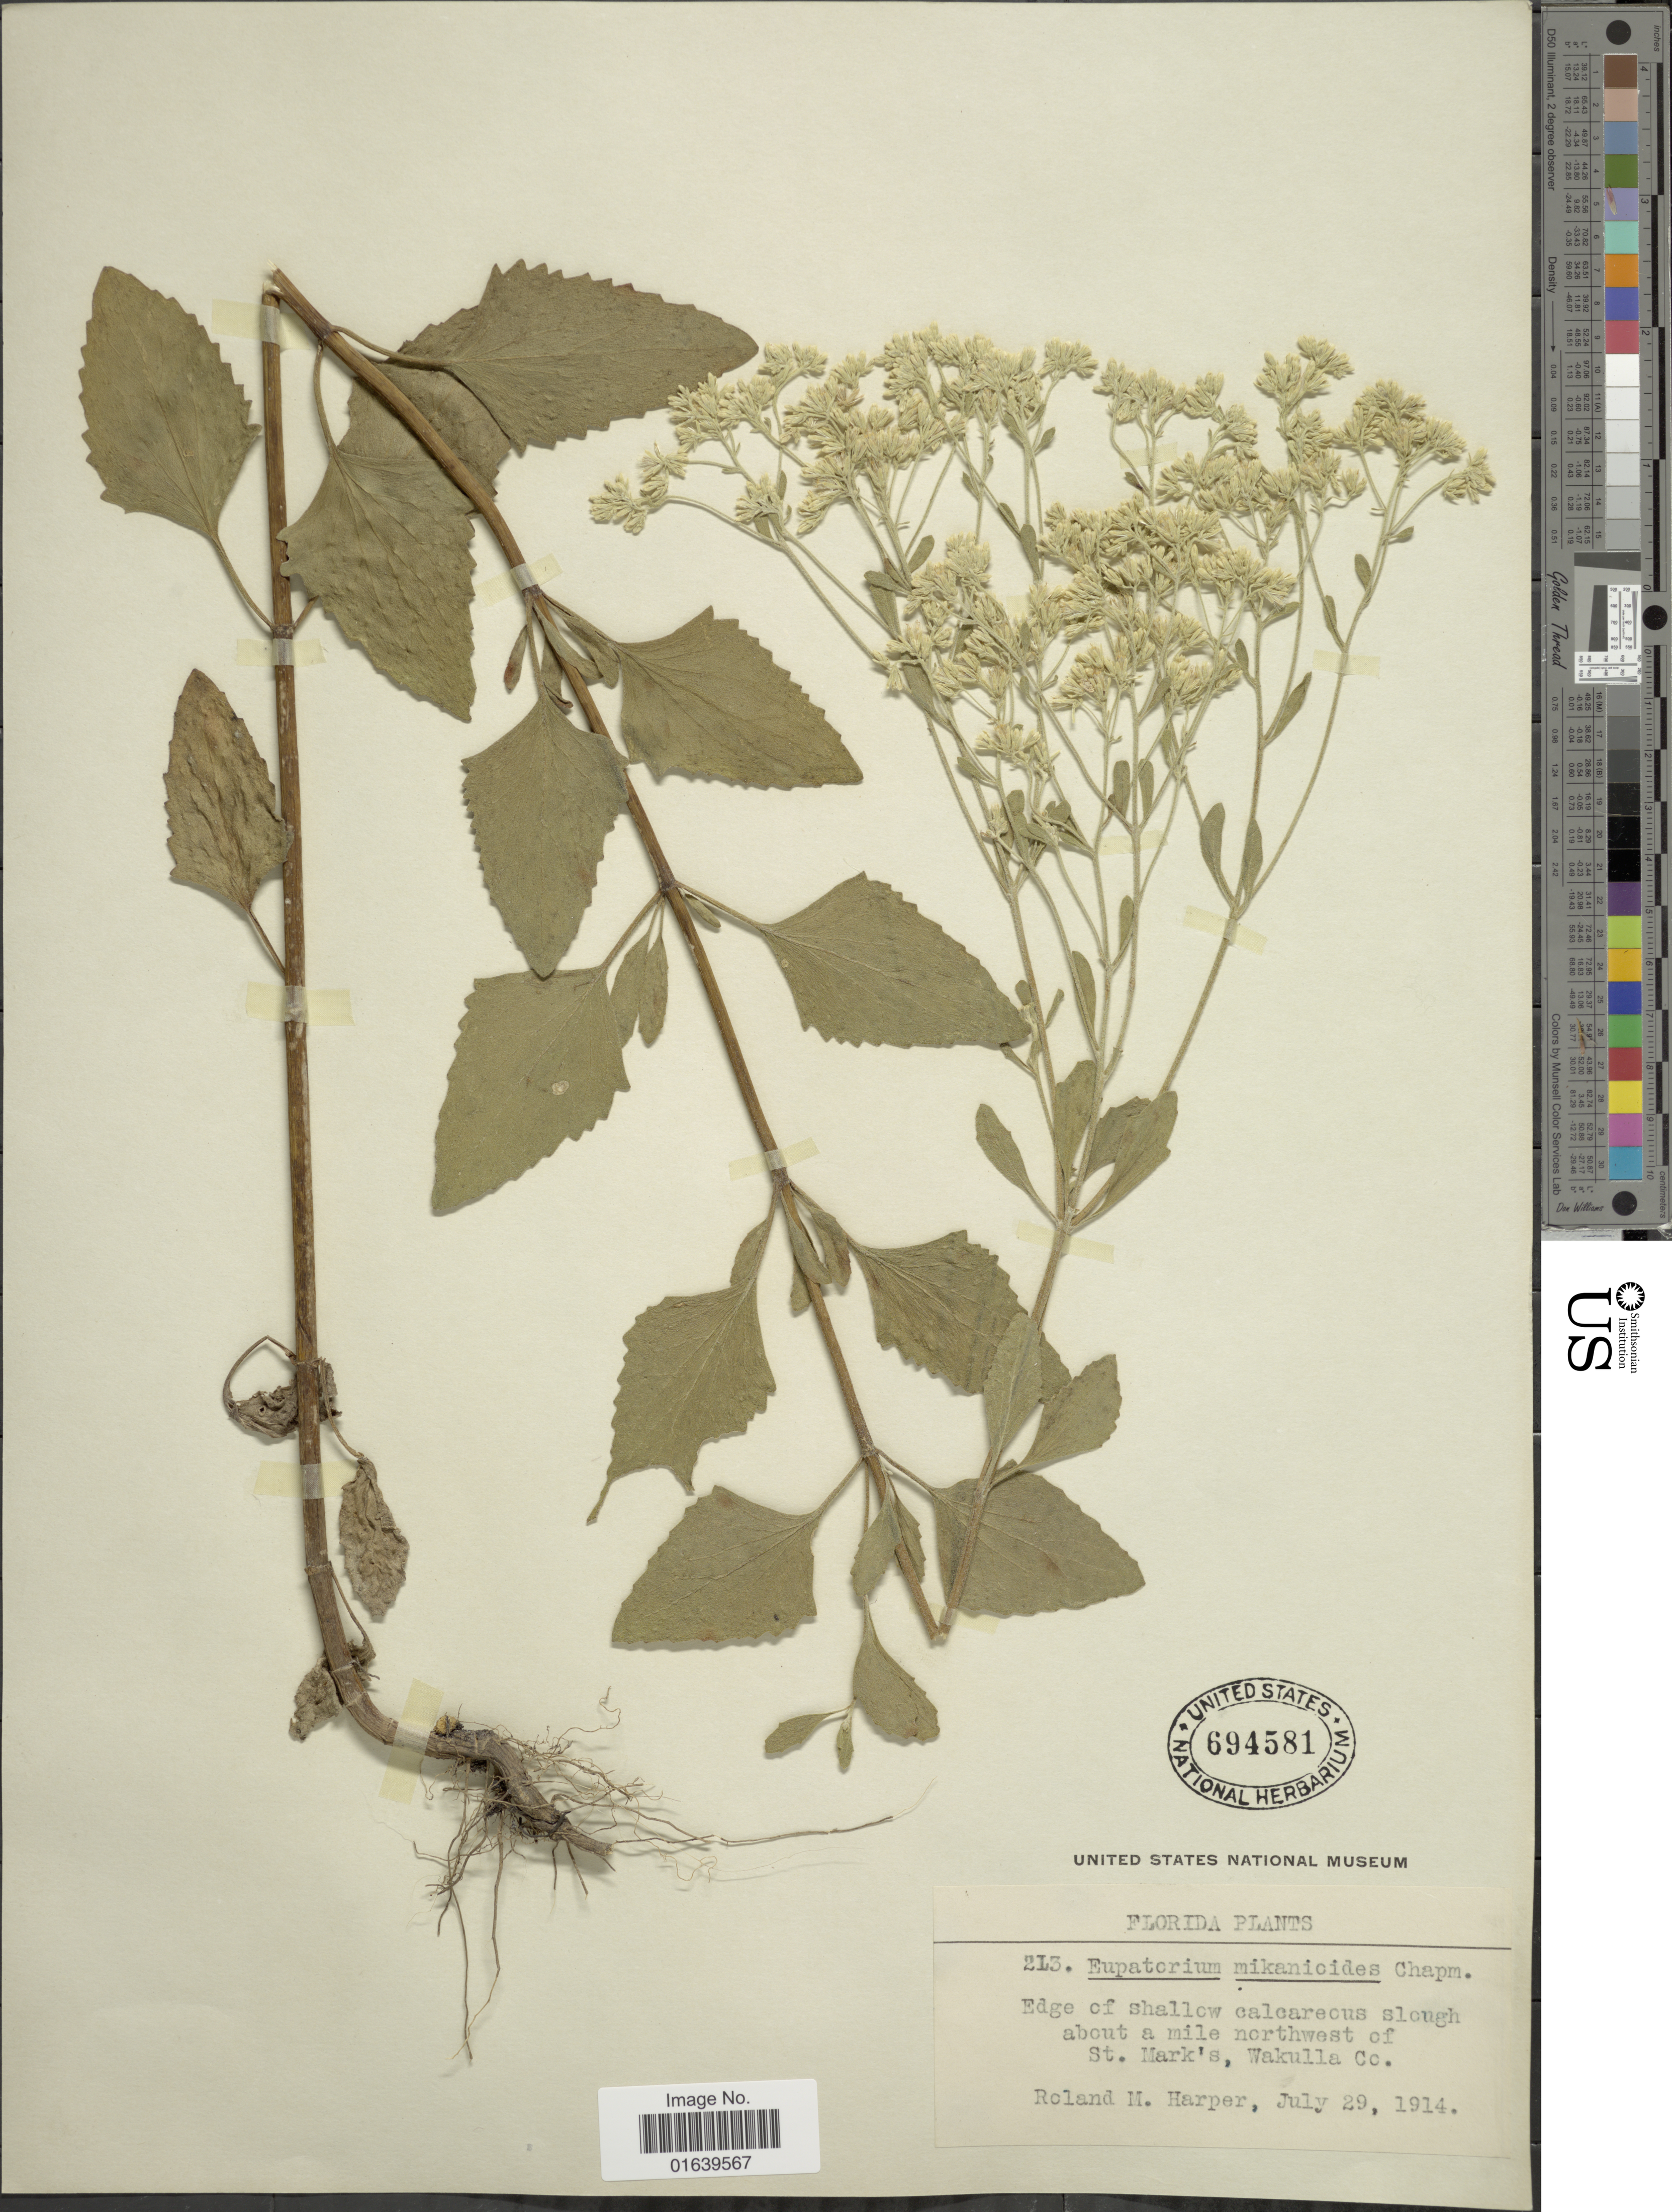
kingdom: Plantae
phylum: Tracheophyta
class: Magnoliopsida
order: Asterales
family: Asteraceae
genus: Eupatorium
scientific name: Eupatorium mikanioides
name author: Chapman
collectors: R. M. Harper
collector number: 213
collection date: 1914-07-29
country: United States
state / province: Florida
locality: Edge of shallow calcarecus slough about a mile northwest of St. Mark's, Wakulla Co.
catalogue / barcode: US 694581